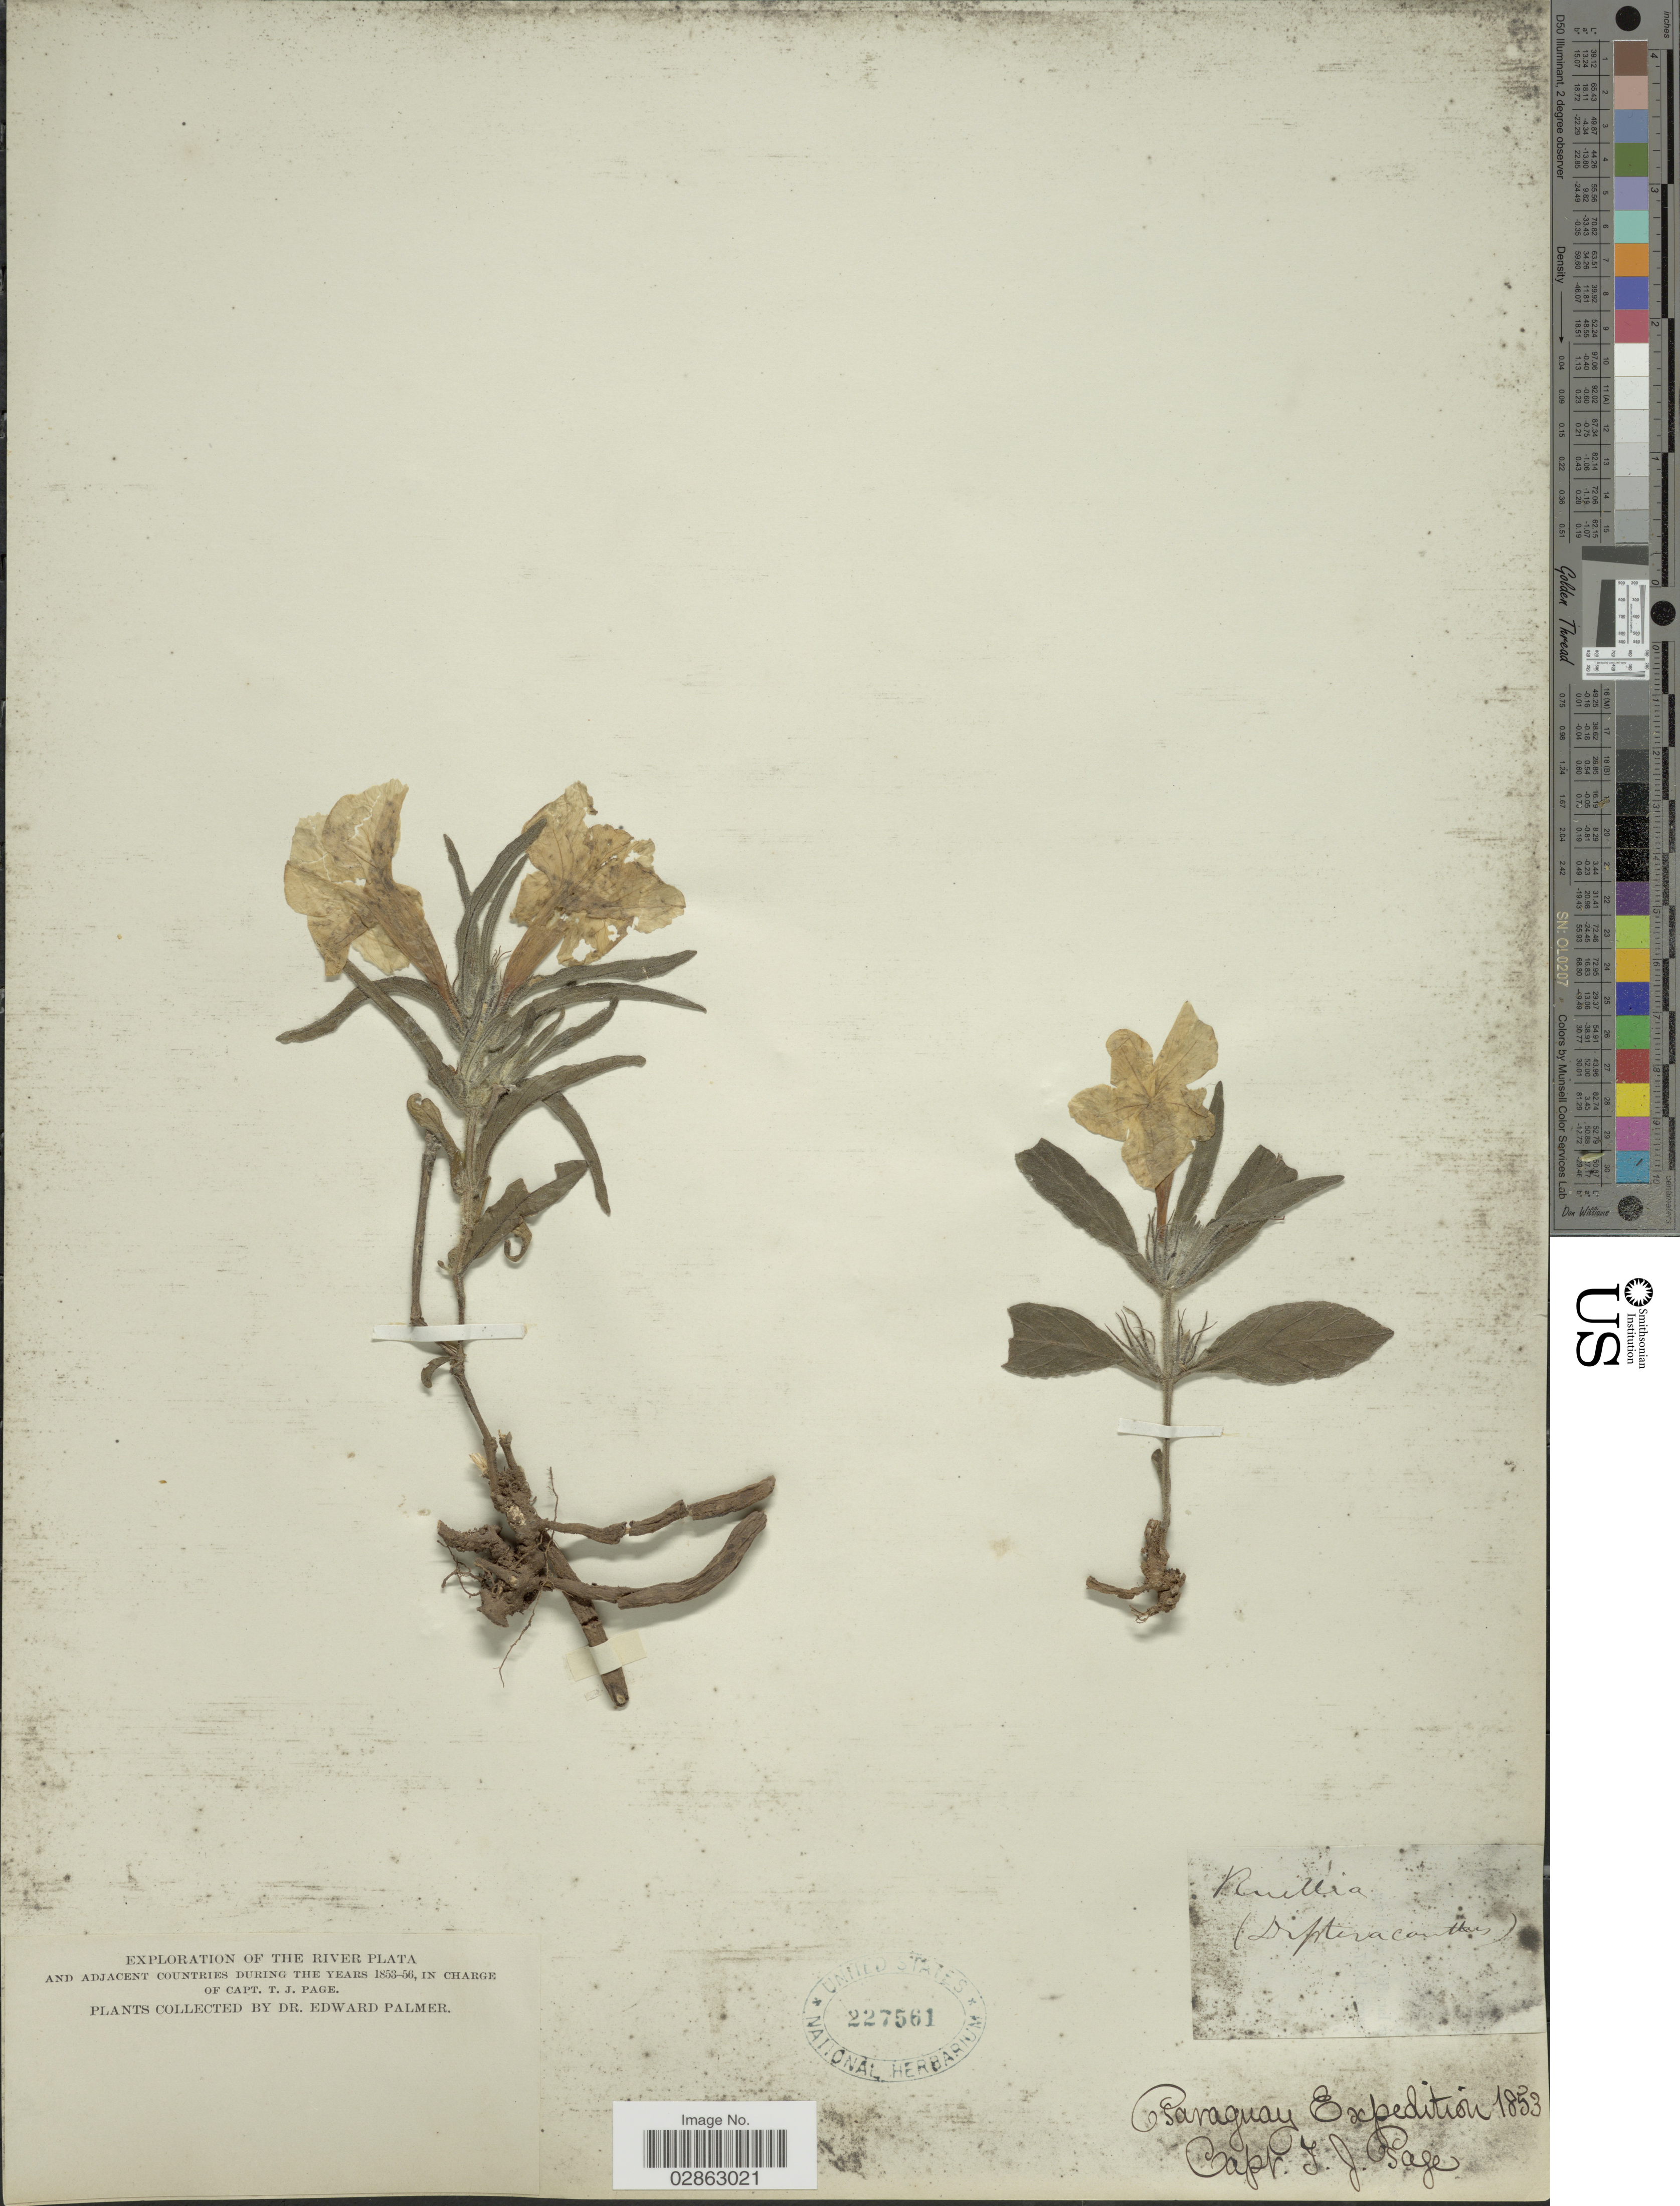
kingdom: Plantae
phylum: Tracheophyta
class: Magnoliopsida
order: Lamiales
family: Acanthaceae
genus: Ruellia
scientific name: Ruellia sp.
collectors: T. J. Page & E. Palmer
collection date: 1853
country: Paraguay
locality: River Plata.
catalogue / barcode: US 227561